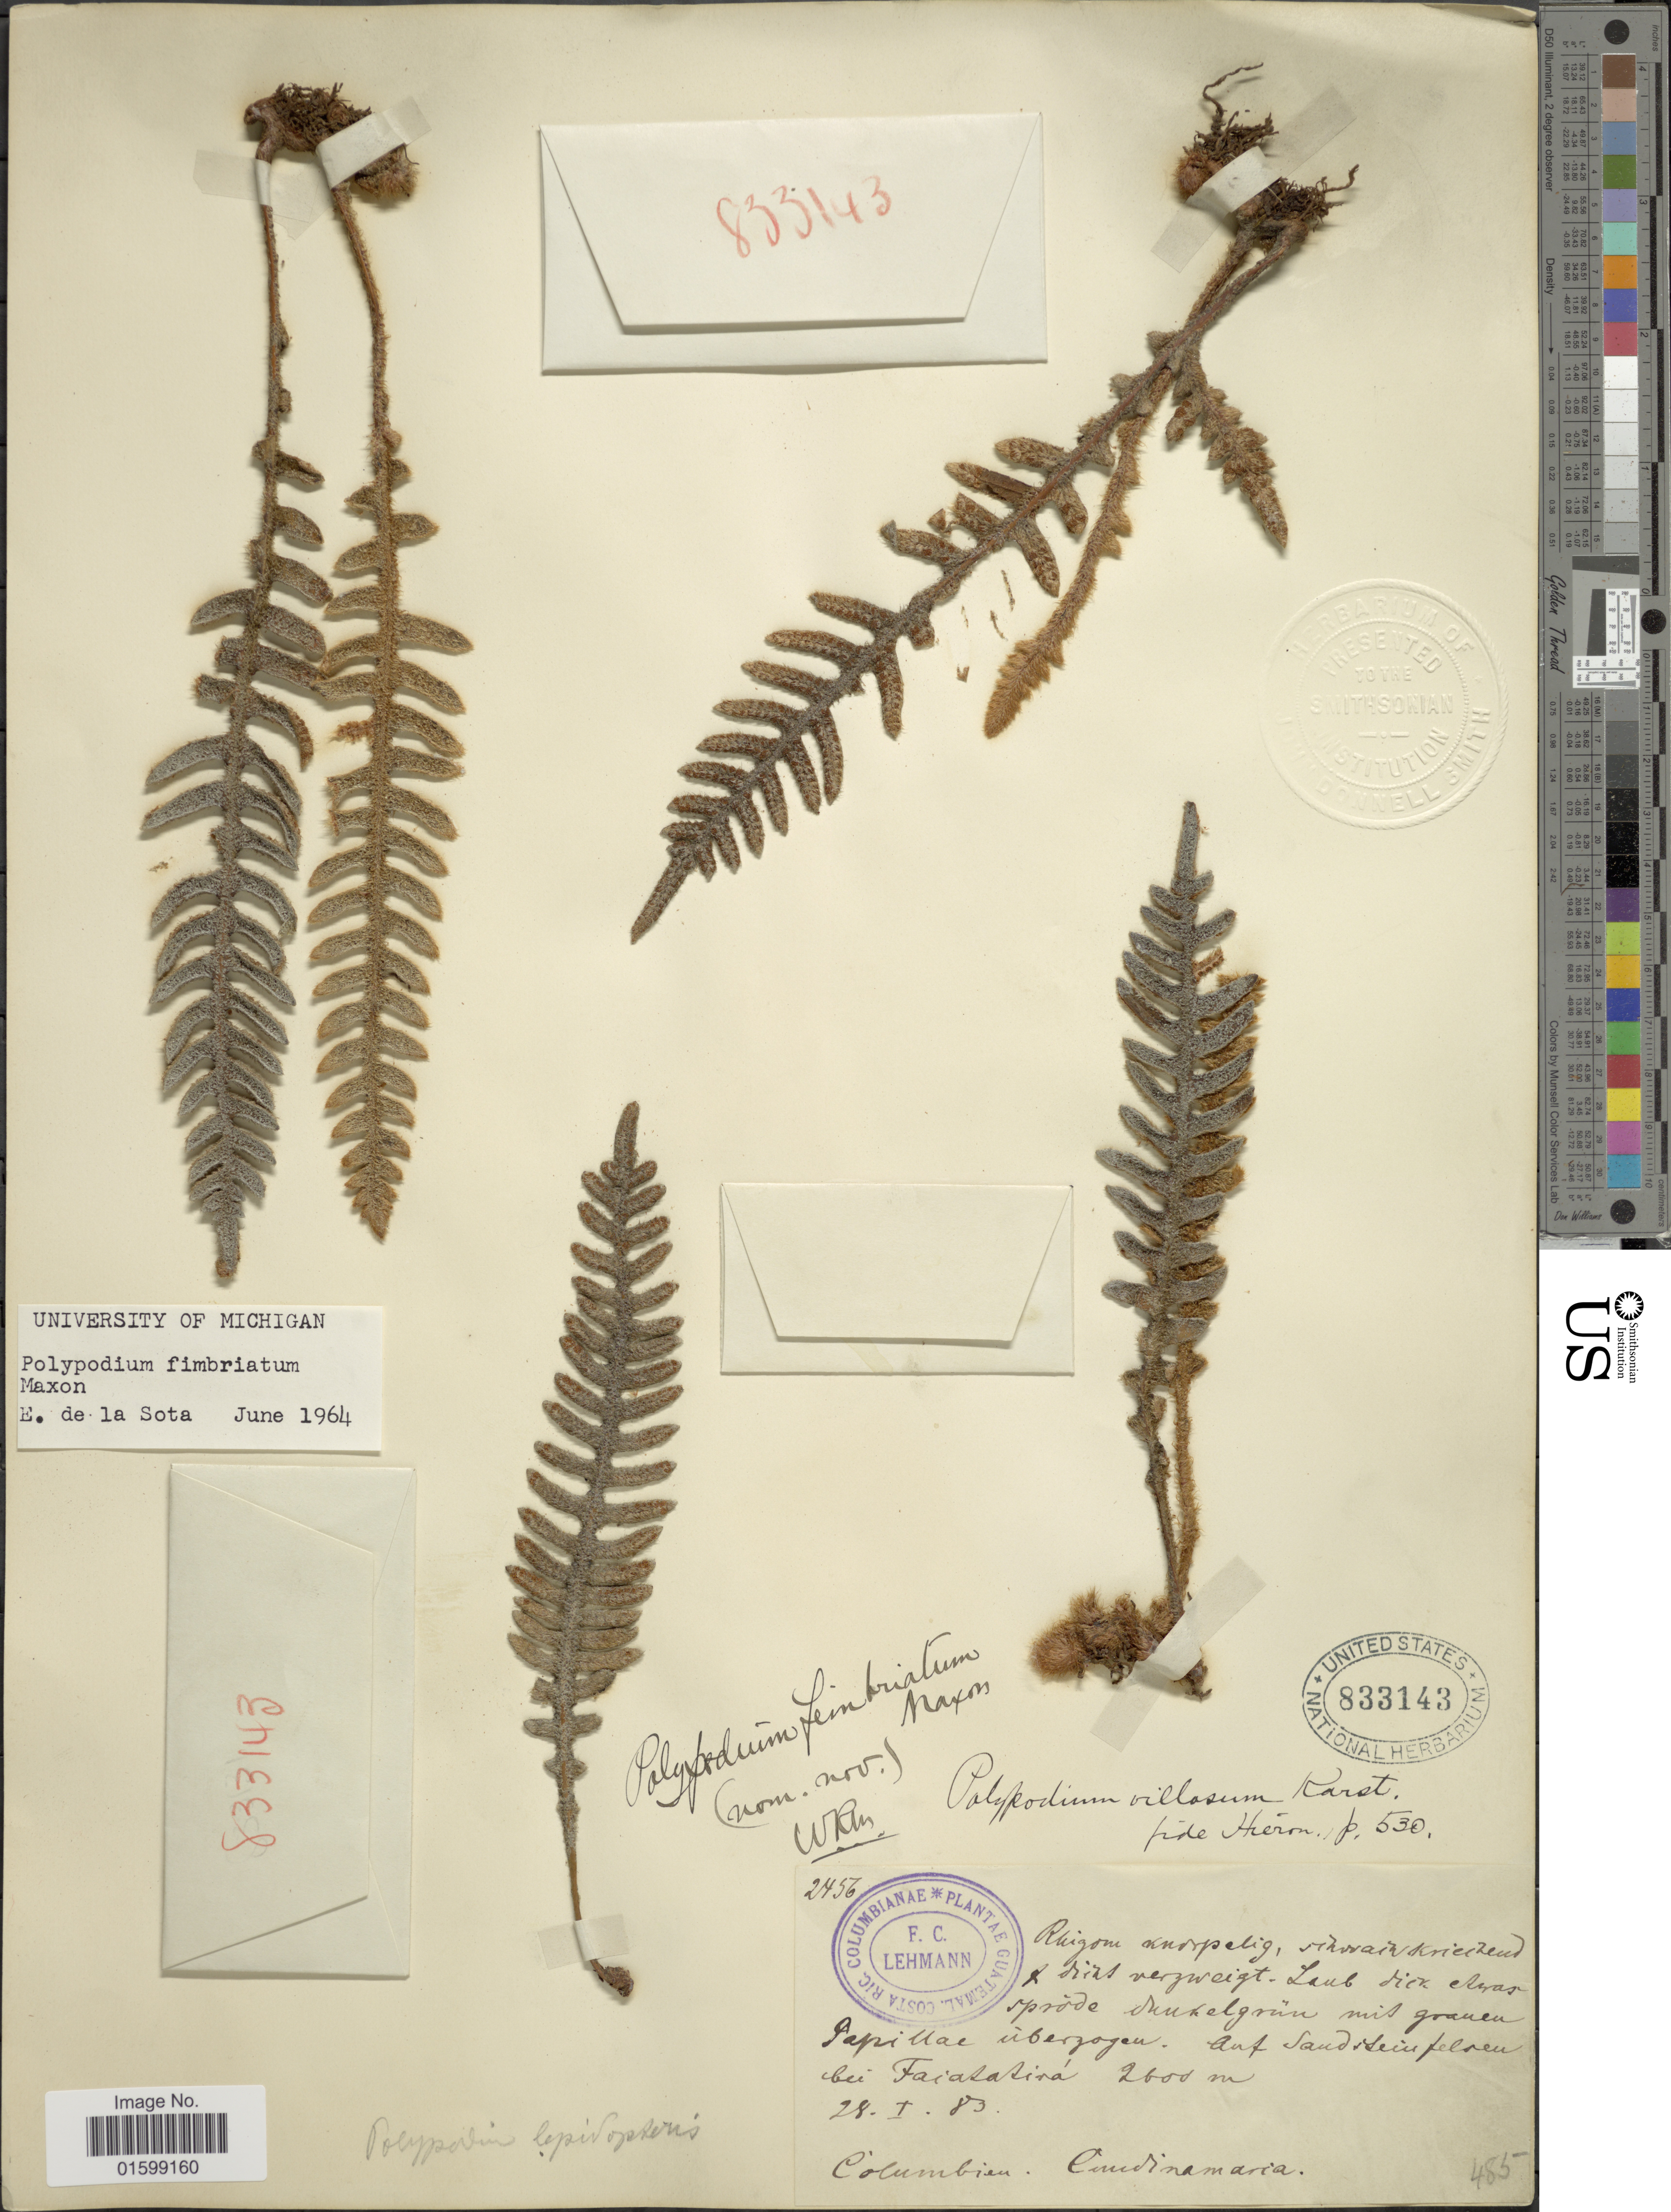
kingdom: Plantae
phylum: Tracheophyta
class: Polypodiopsida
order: Polypodiales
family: Polypodiaceae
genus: Pleopeltis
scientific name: Pleopeltis fimbriata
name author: (Maxon) A.R. Sm.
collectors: F. C. Lehmann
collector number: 2456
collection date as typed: Transcribed d/m/y: 28/1/83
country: Colombia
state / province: Cundinamarca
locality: bei Facatativa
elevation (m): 2600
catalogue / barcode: US 833143